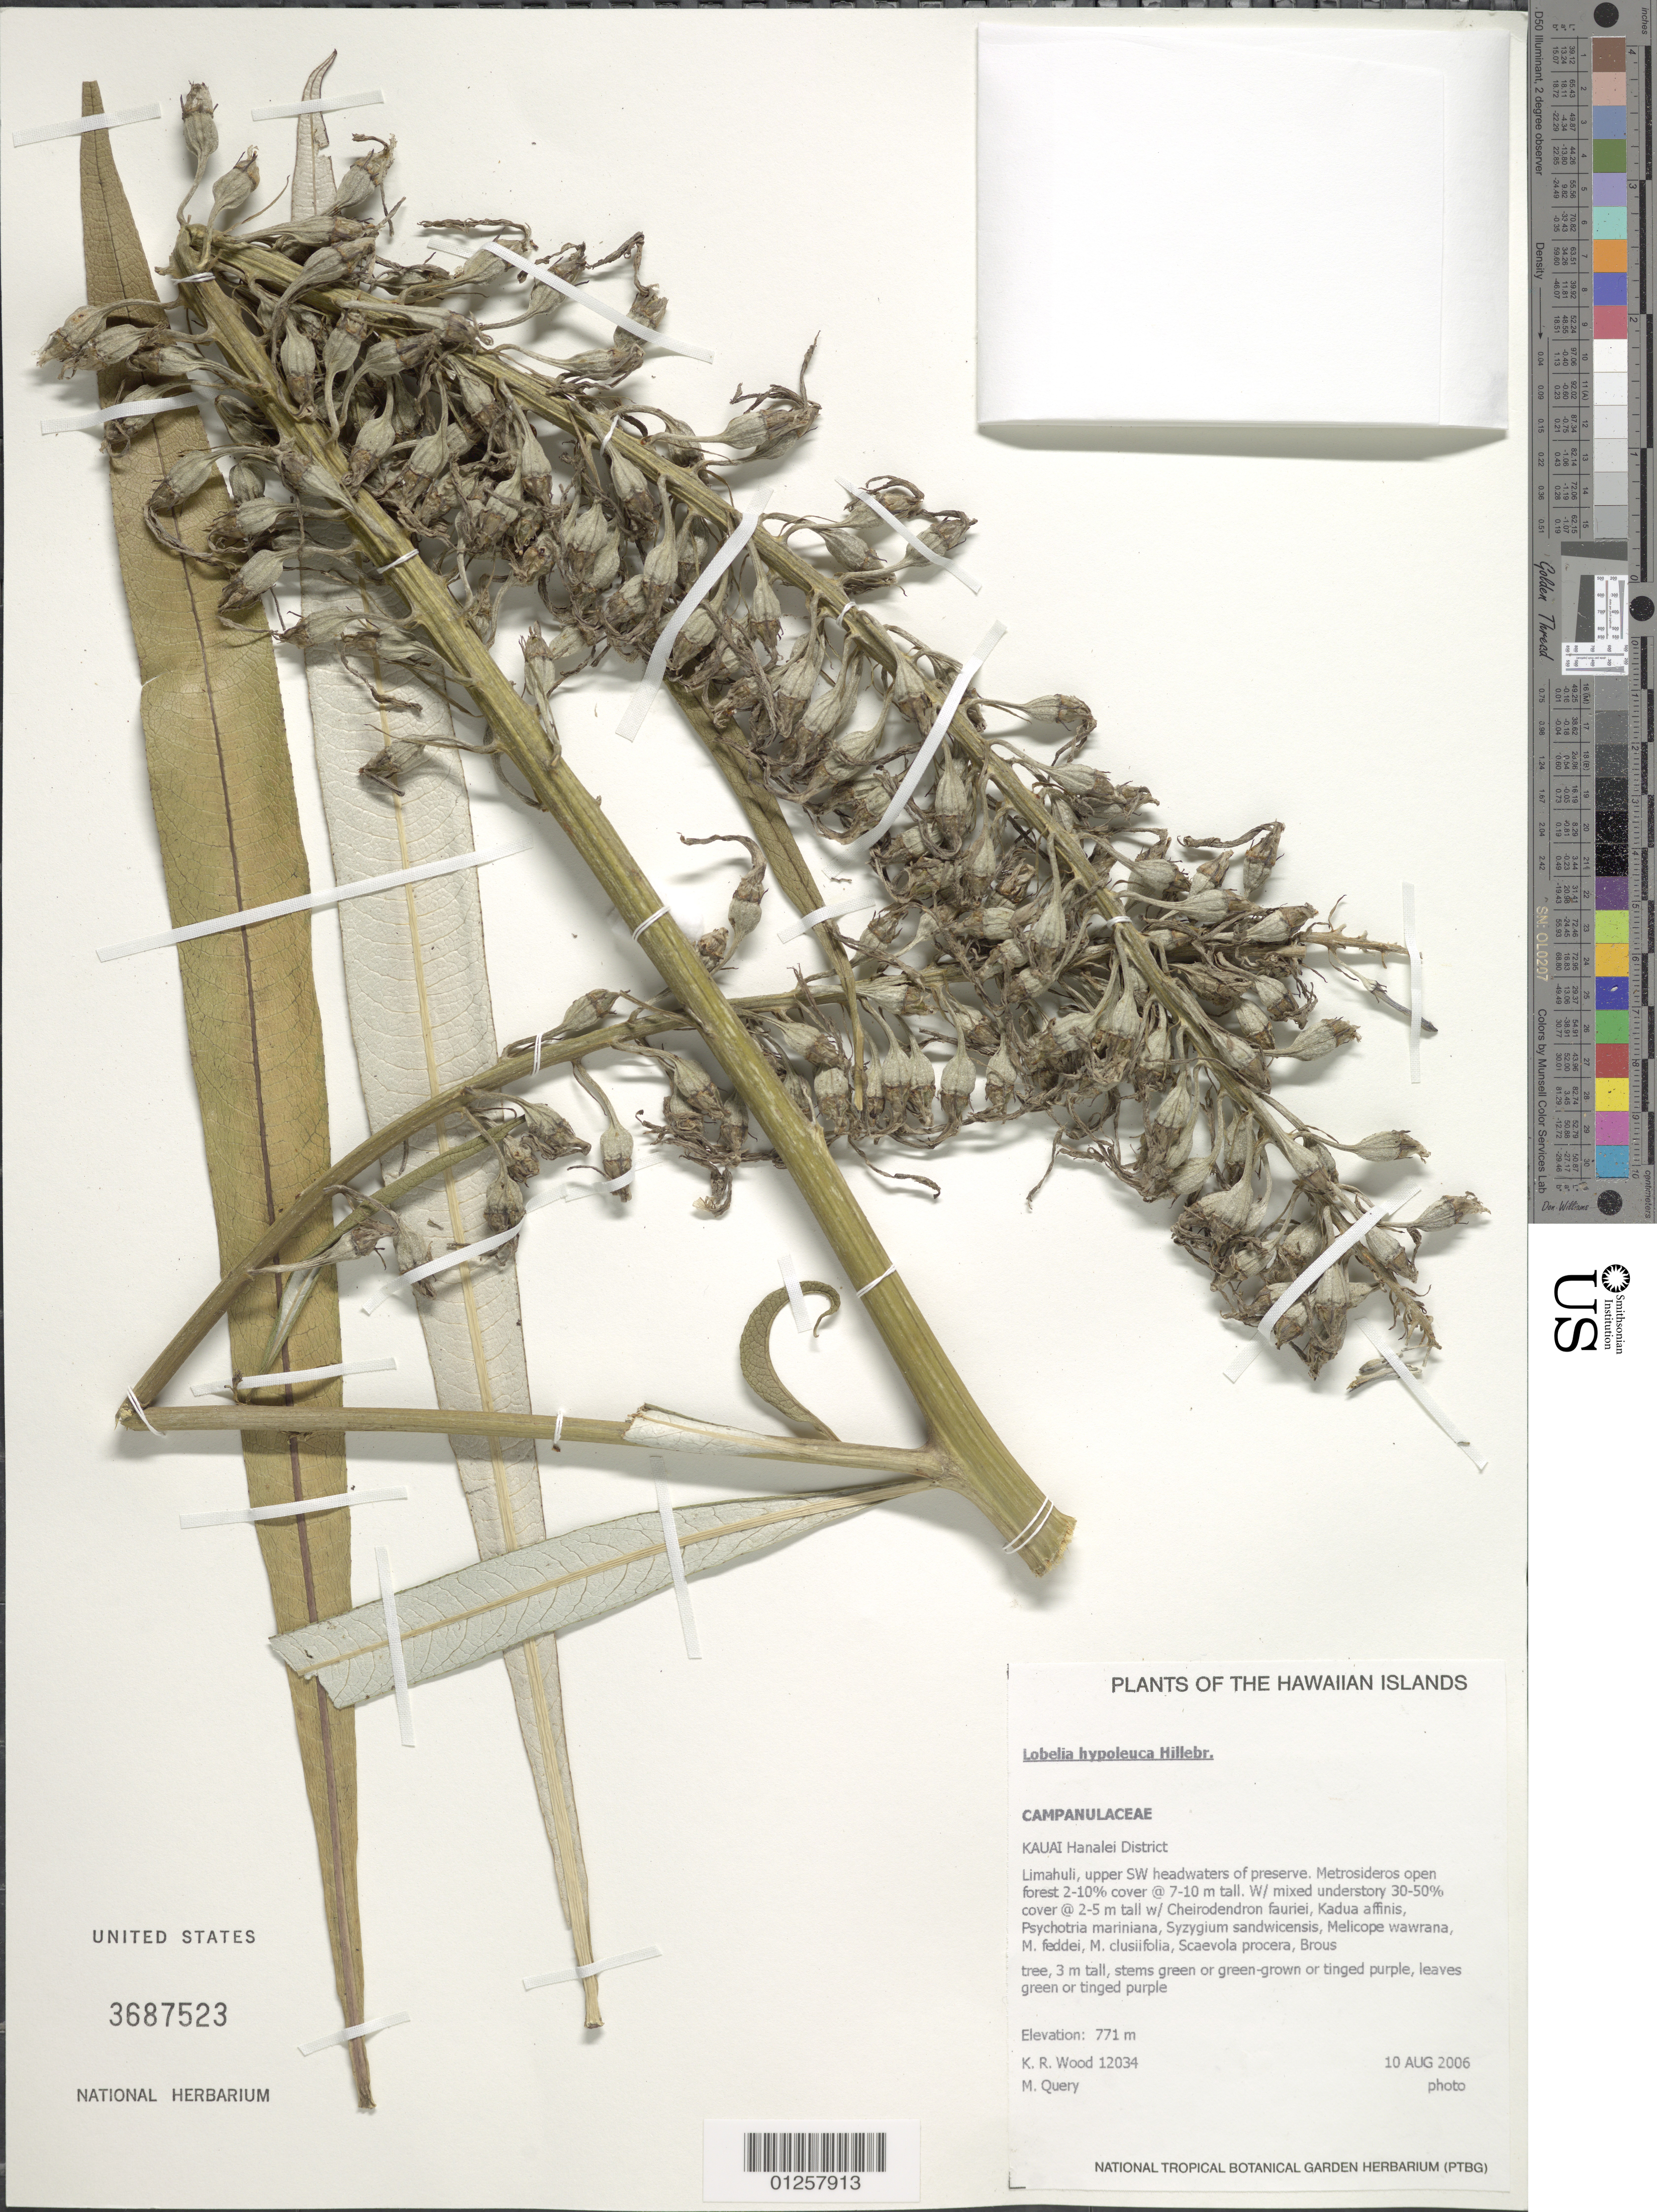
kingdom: Plantae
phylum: Tracheophyta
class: Magnoliopsida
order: Asterales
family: Campanulaceae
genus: Lobelia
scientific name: Lobelia hypoleuca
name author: Hillebr.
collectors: K. R. Wood & M. Query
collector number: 12034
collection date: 2006-08-10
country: United States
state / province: Hawaii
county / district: Kauai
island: Kaua'i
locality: Hanalei District, Limahuli, upper SW headwater of preserve.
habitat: Open forest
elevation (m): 771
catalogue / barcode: US 3687523